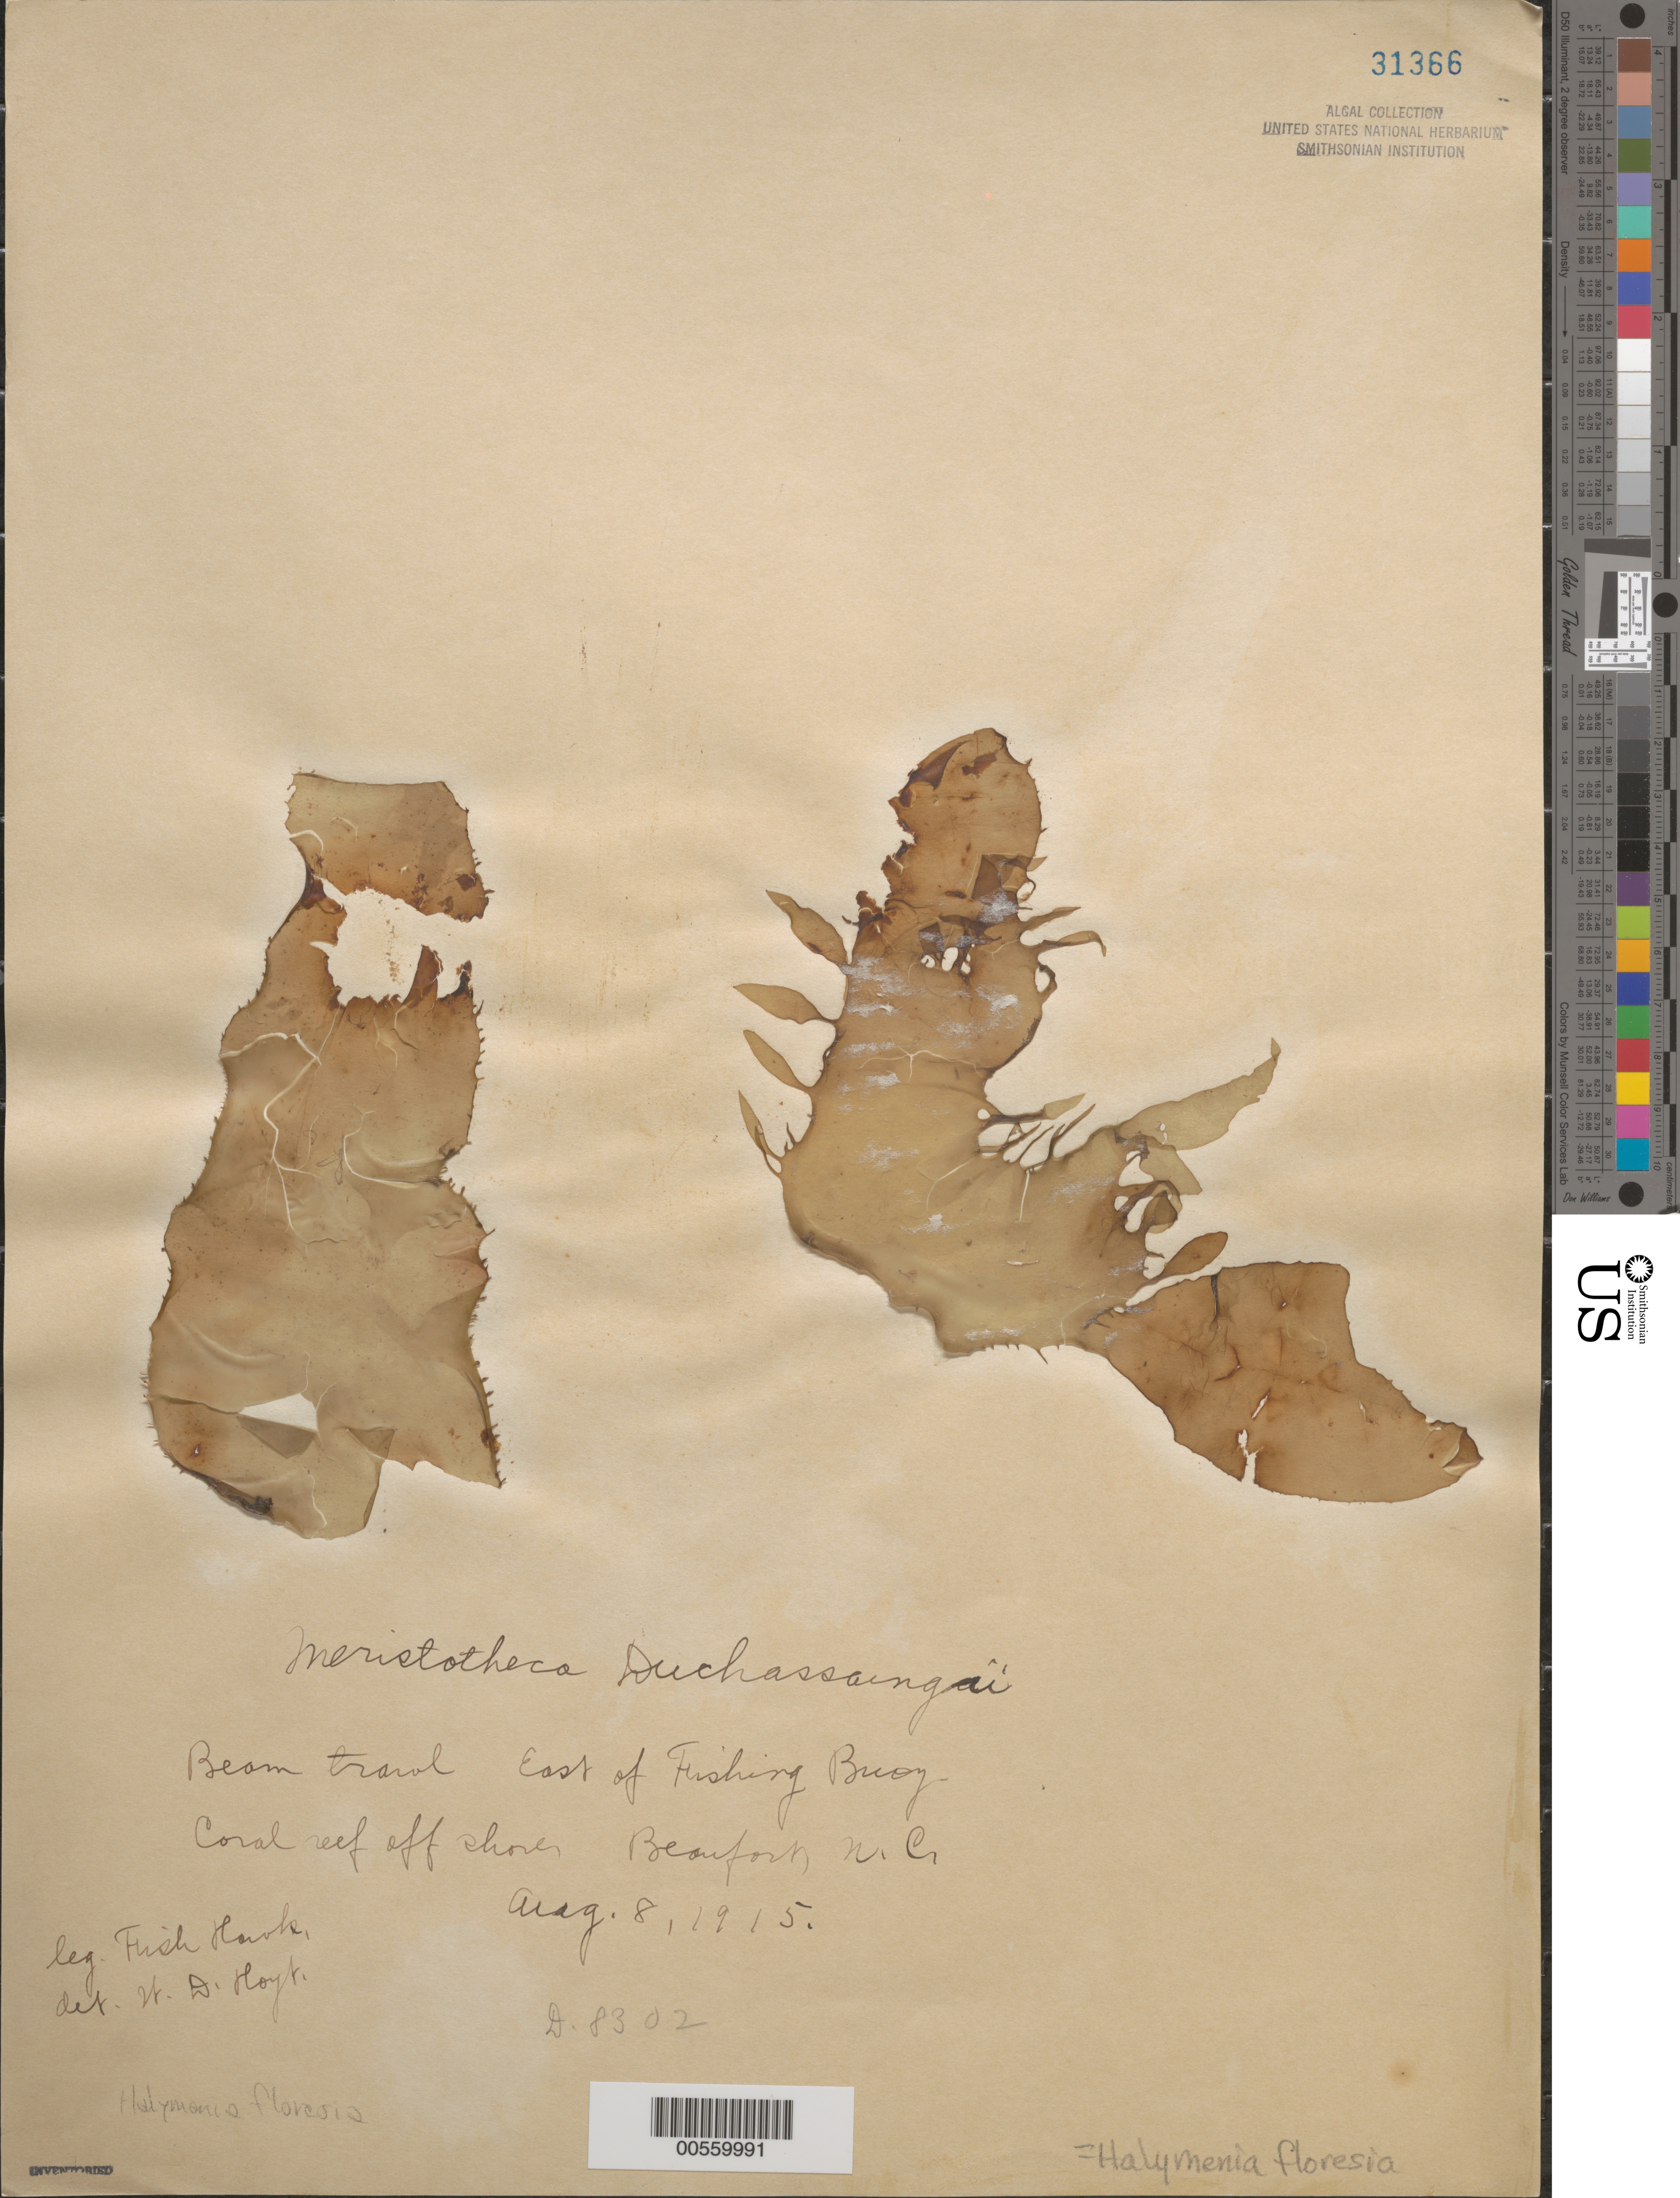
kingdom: Plantae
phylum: Rhodophyta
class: Florideophyceae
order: Halymeniales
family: Halymeniaceae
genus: Halymenia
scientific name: Halymenia floresii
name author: (Clemente) C. Agardh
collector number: Station D.8302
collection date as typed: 08 Aug 1915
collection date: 1915-08-08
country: United States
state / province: North Carolina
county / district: Carteret County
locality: Coral reef off Beaufort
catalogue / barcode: US 31366